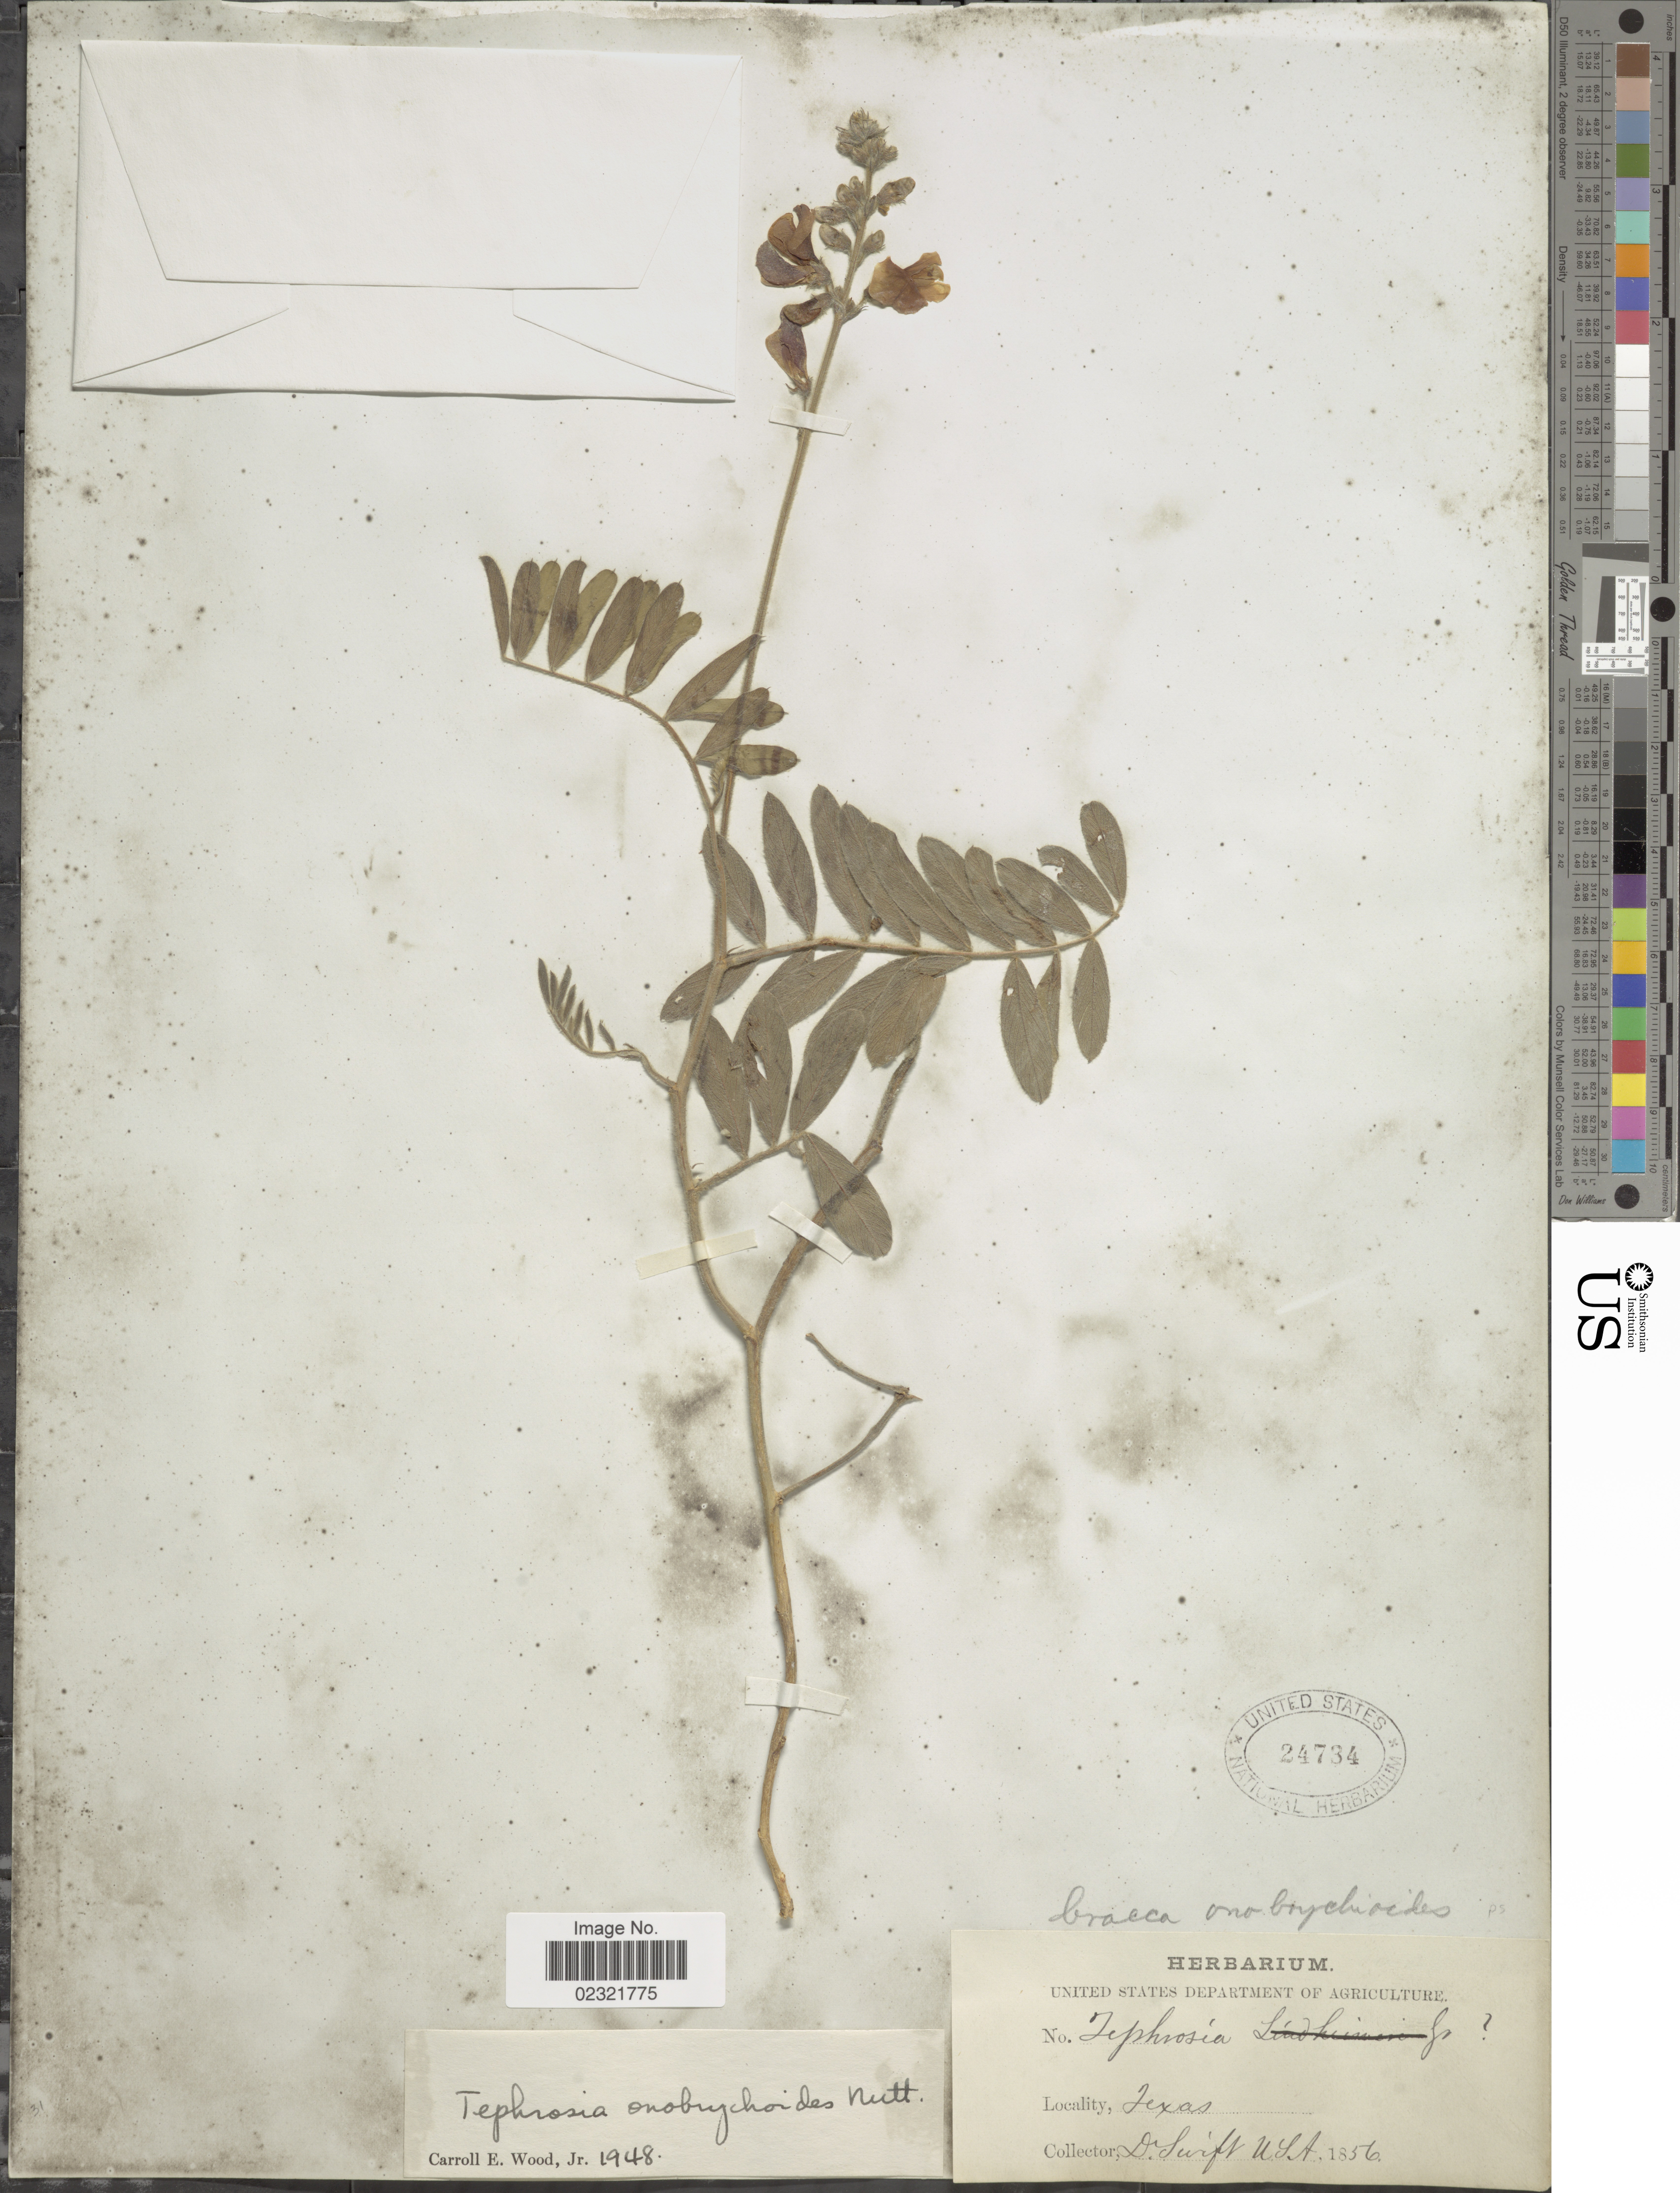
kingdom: Plantae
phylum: Tracheophyta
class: Magnoliopsida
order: Fabales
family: Fabaceae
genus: Tephrosia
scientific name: Tephrosia onobrychoides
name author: Nutt.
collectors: Swift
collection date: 1856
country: United States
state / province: Texas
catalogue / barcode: US 24734